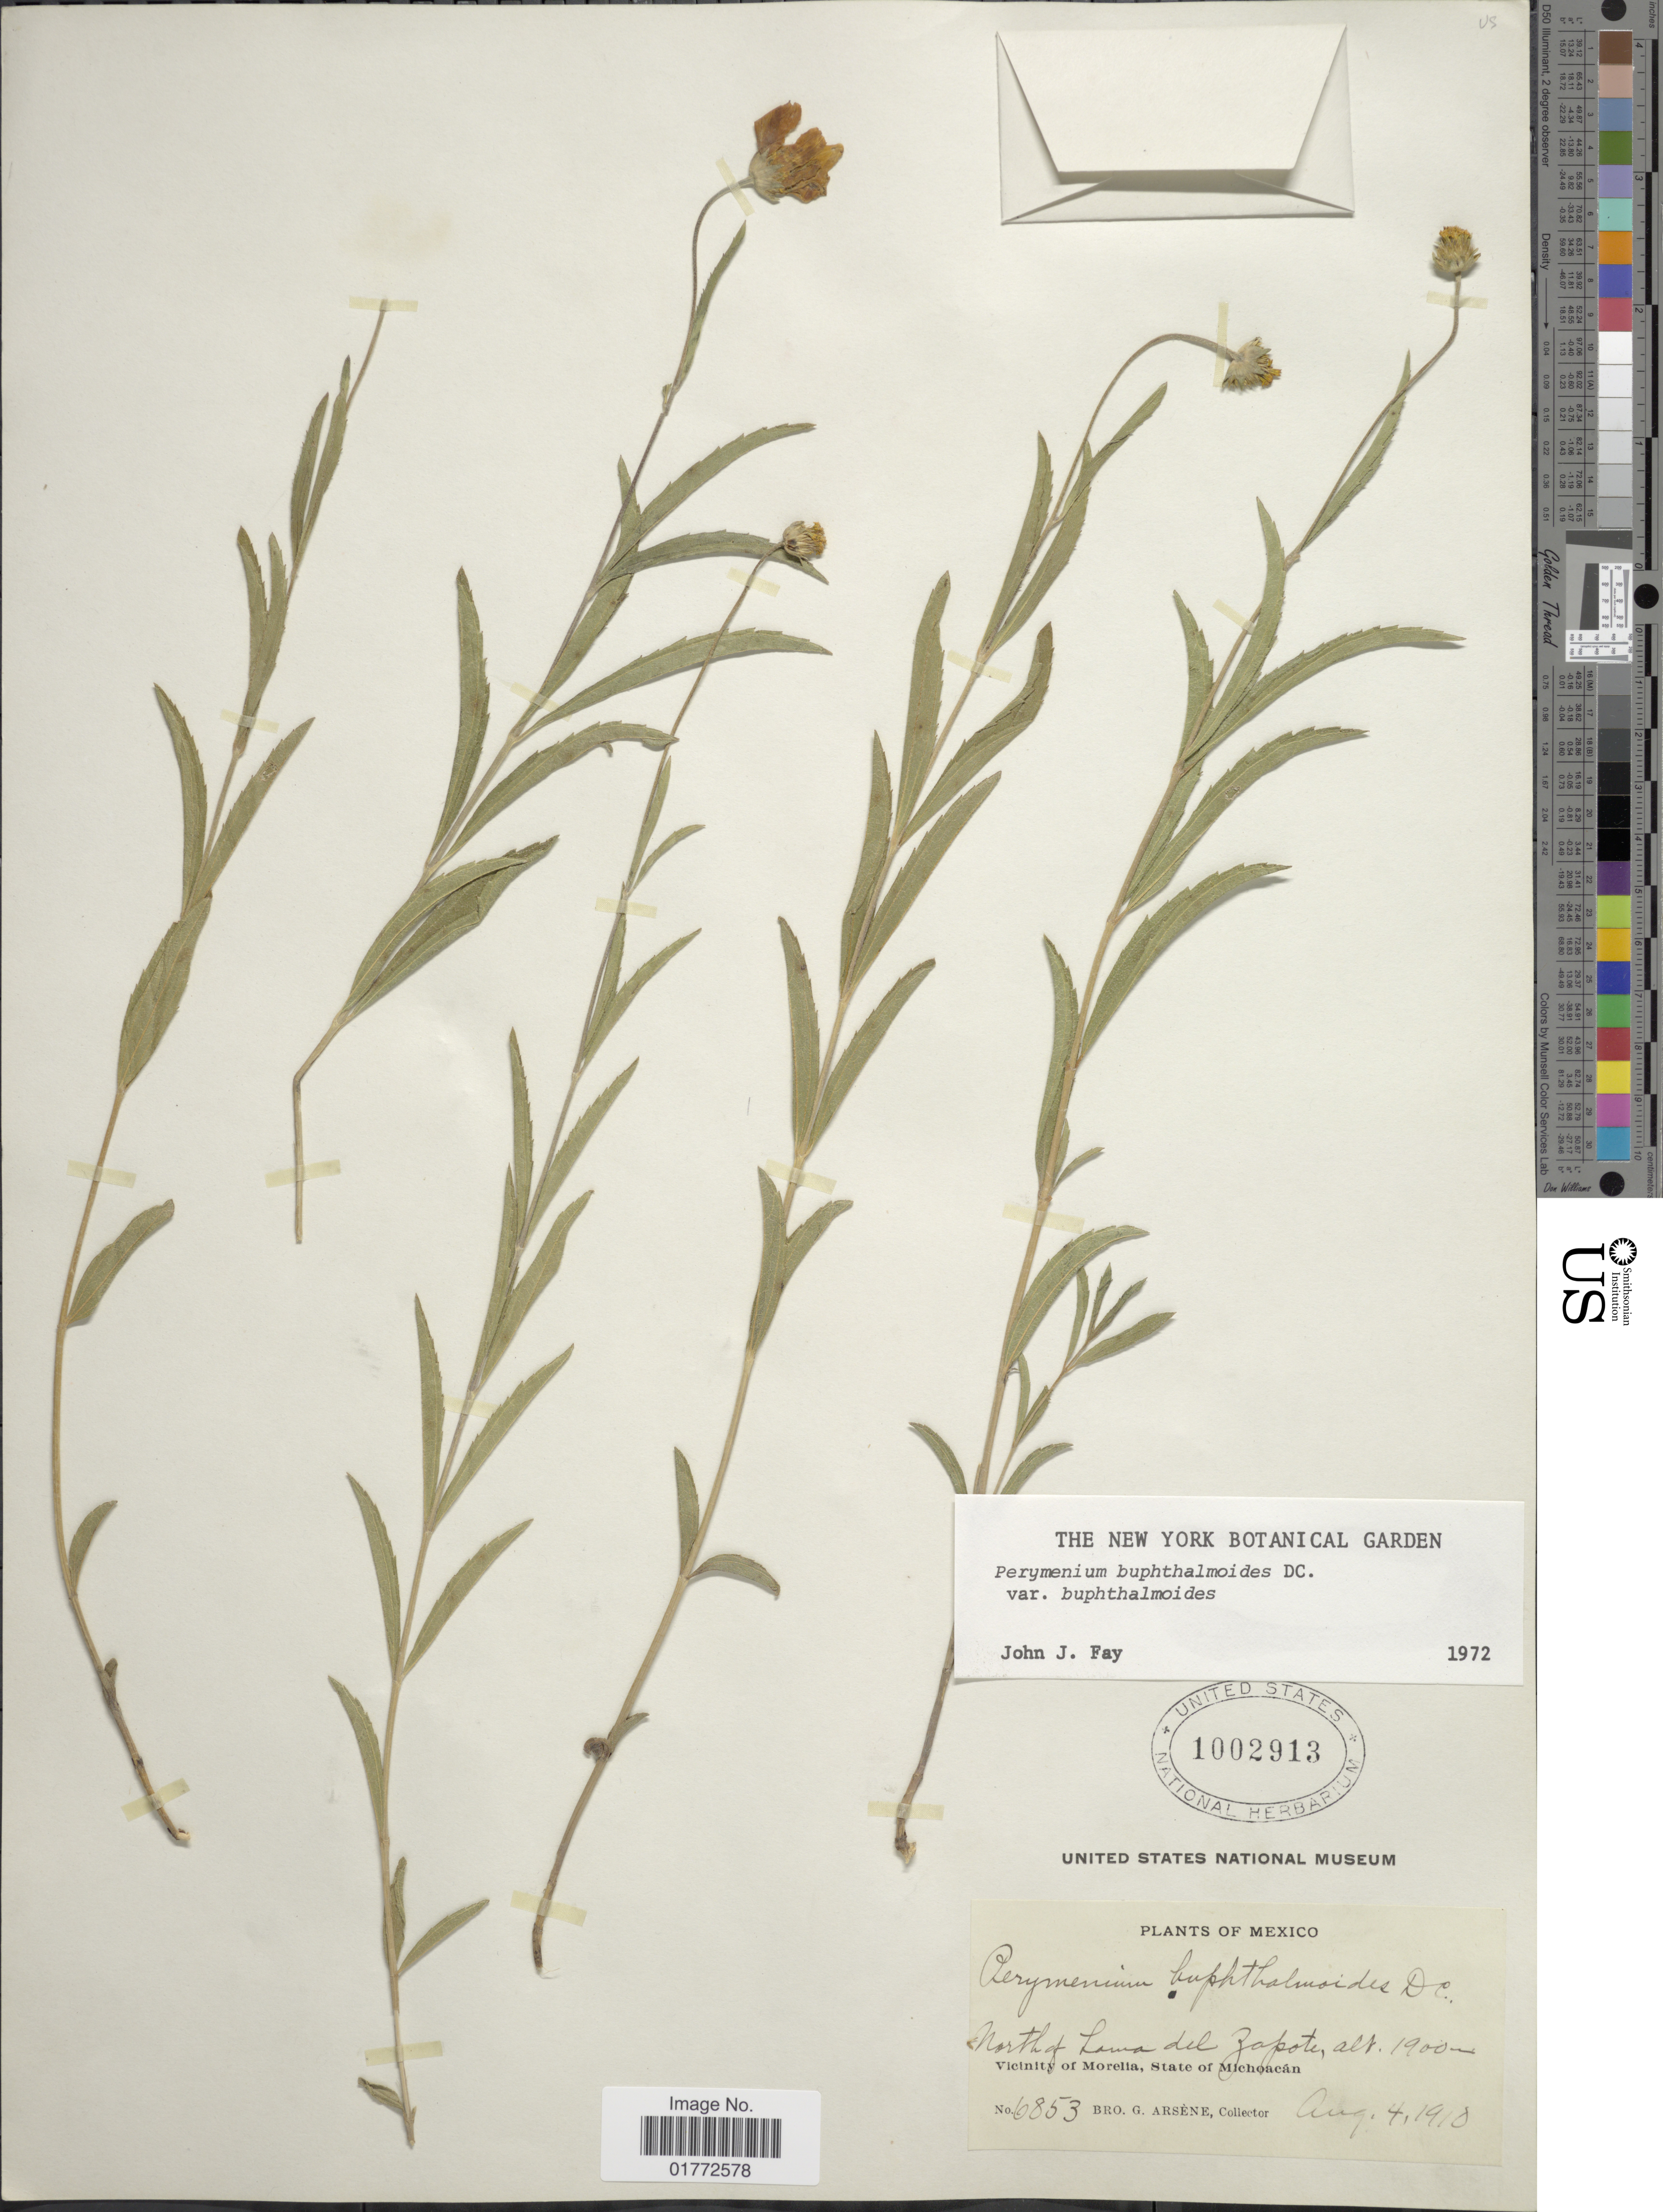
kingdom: Plantae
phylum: Tracheophyta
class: Magnoliopsida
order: Asterales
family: Asteraceae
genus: Perymenium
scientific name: Perymenium buphthalmoides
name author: DC.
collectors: Bro. G. Arsène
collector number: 6853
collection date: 1910-08-04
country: Mexico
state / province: Michoacán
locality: North of Loma del Zapote, Vicinity of Morelia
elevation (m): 1900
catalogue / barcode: US 1002913